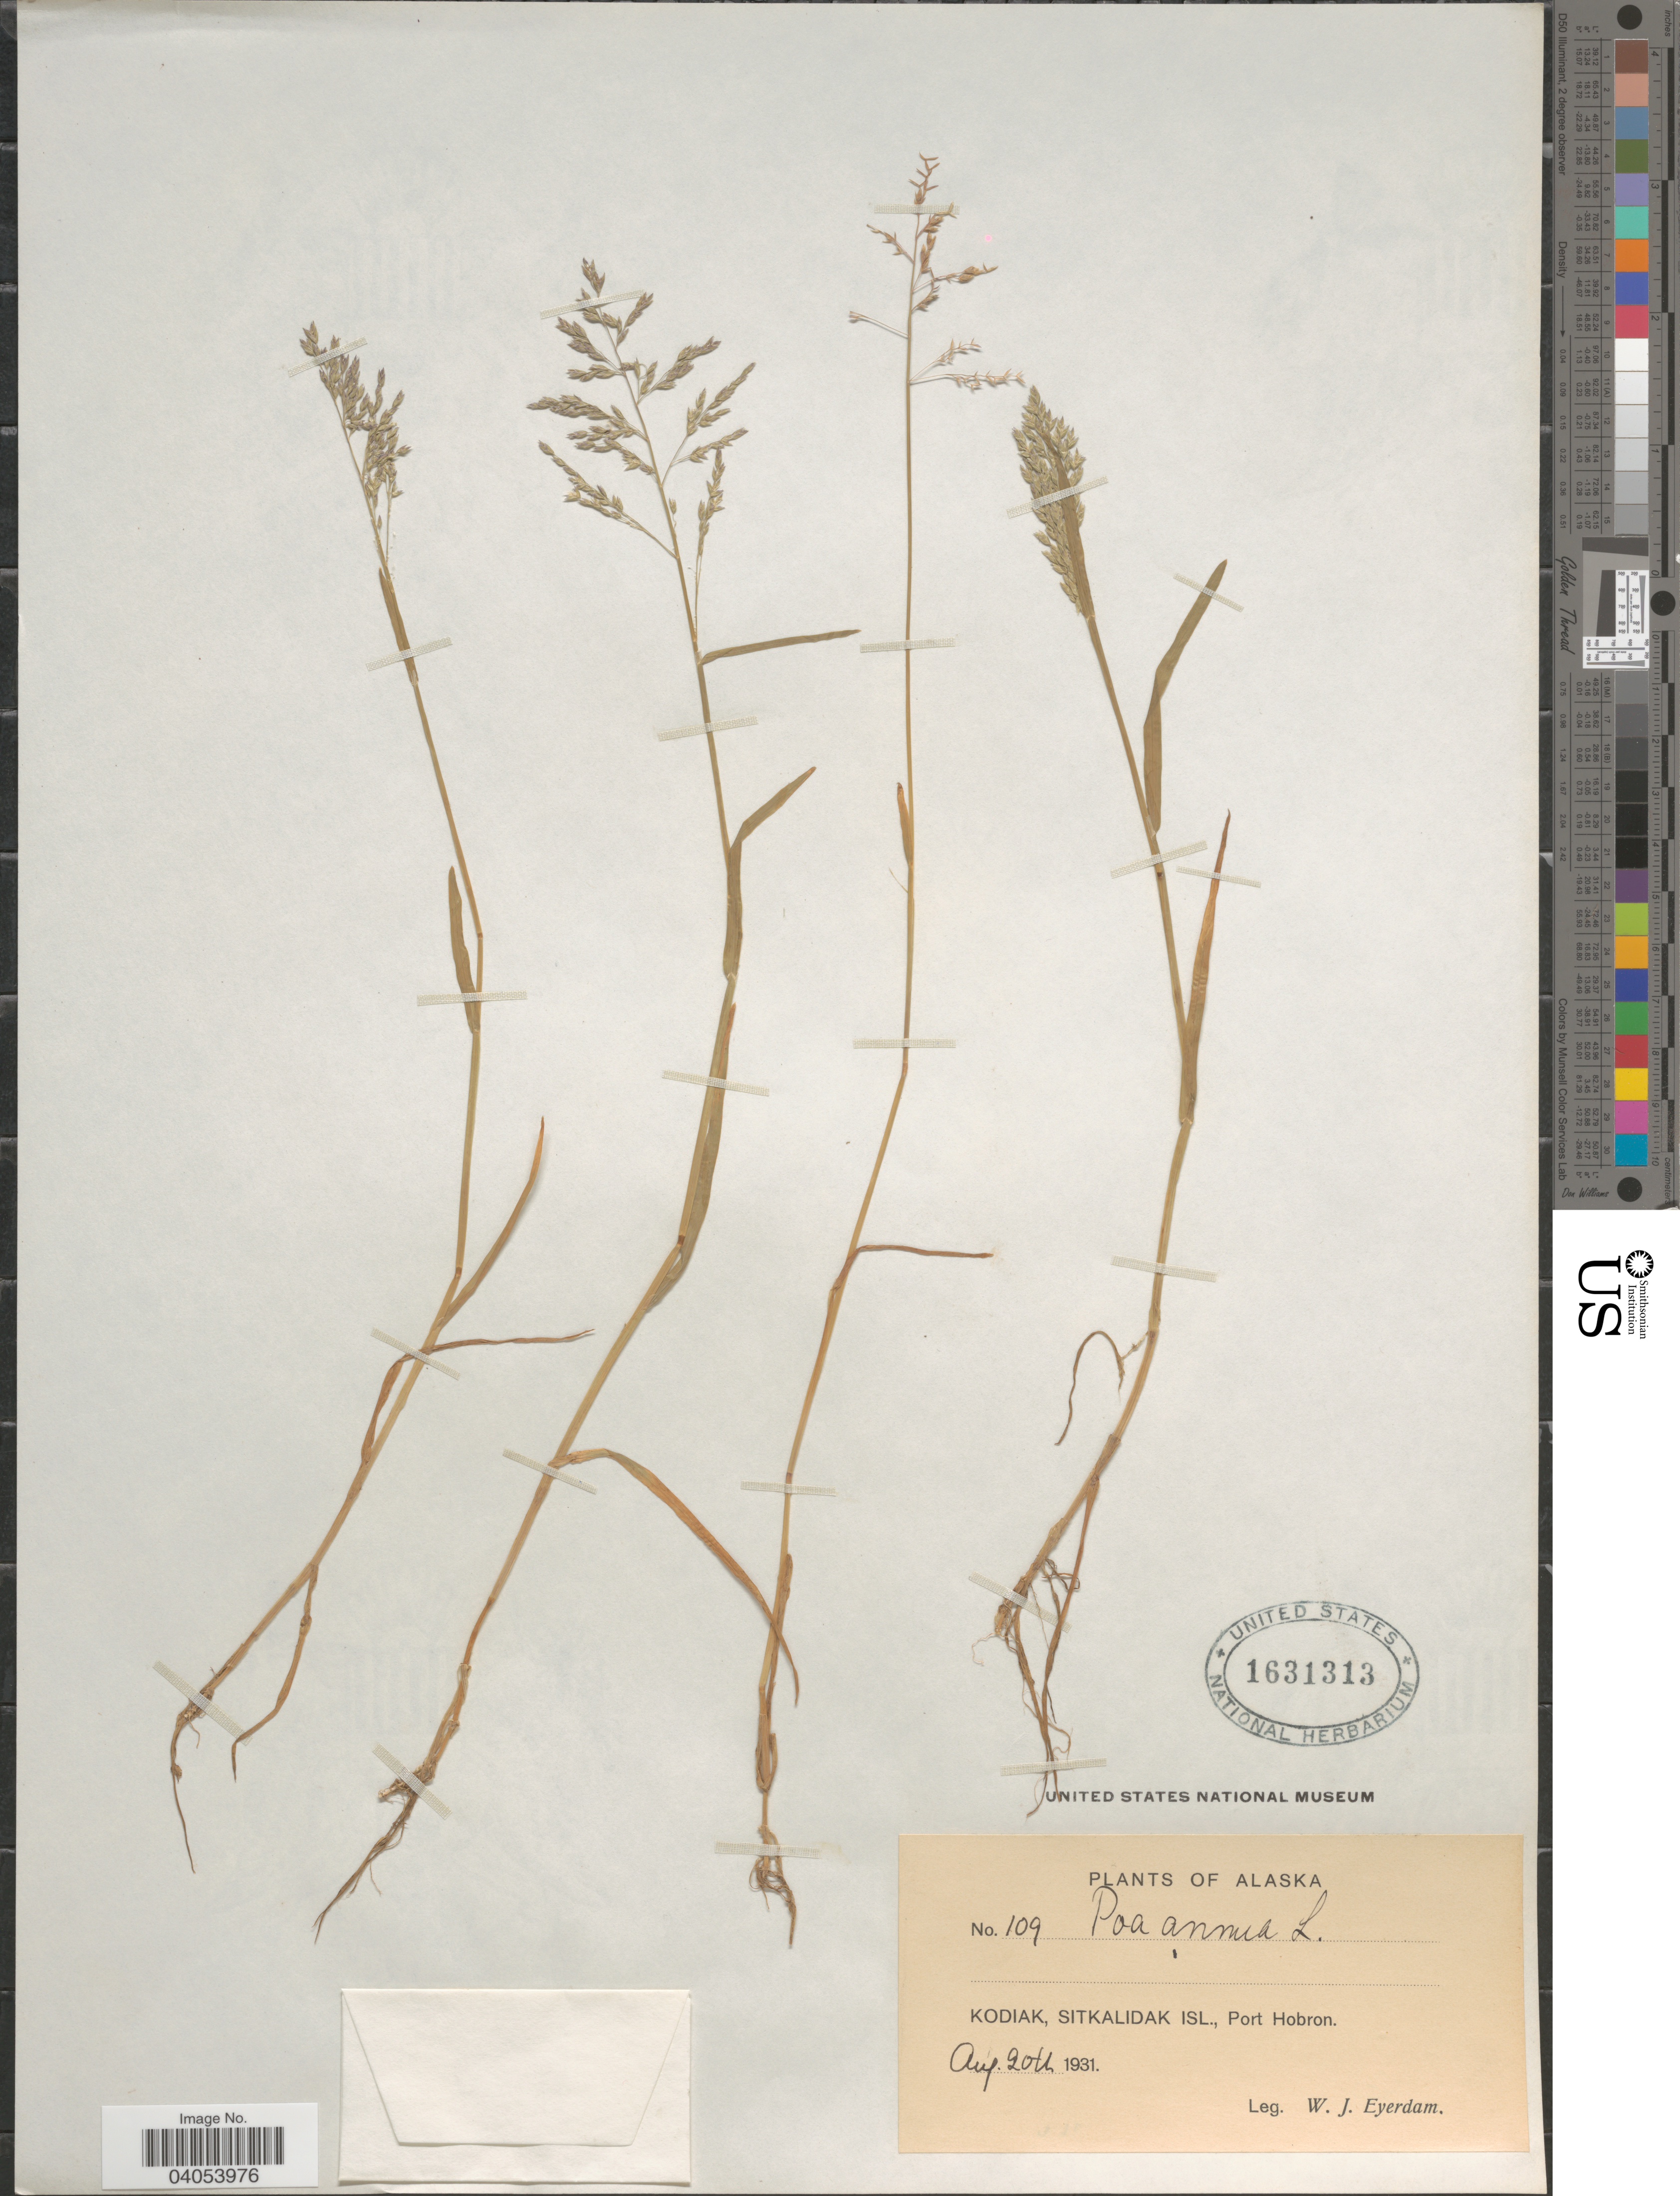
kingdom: Plantae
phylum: Tracheophyta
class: Liliopsida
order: Poales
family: Poaceae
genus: Poa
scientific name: Poa annua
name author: L.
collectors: W. J. Eyerdam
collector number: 109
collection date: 1931-08-20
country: United States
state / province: Alaska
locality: Kodiak, Sitkalidak Isl., Port Hobron.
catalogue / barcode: US 1631313